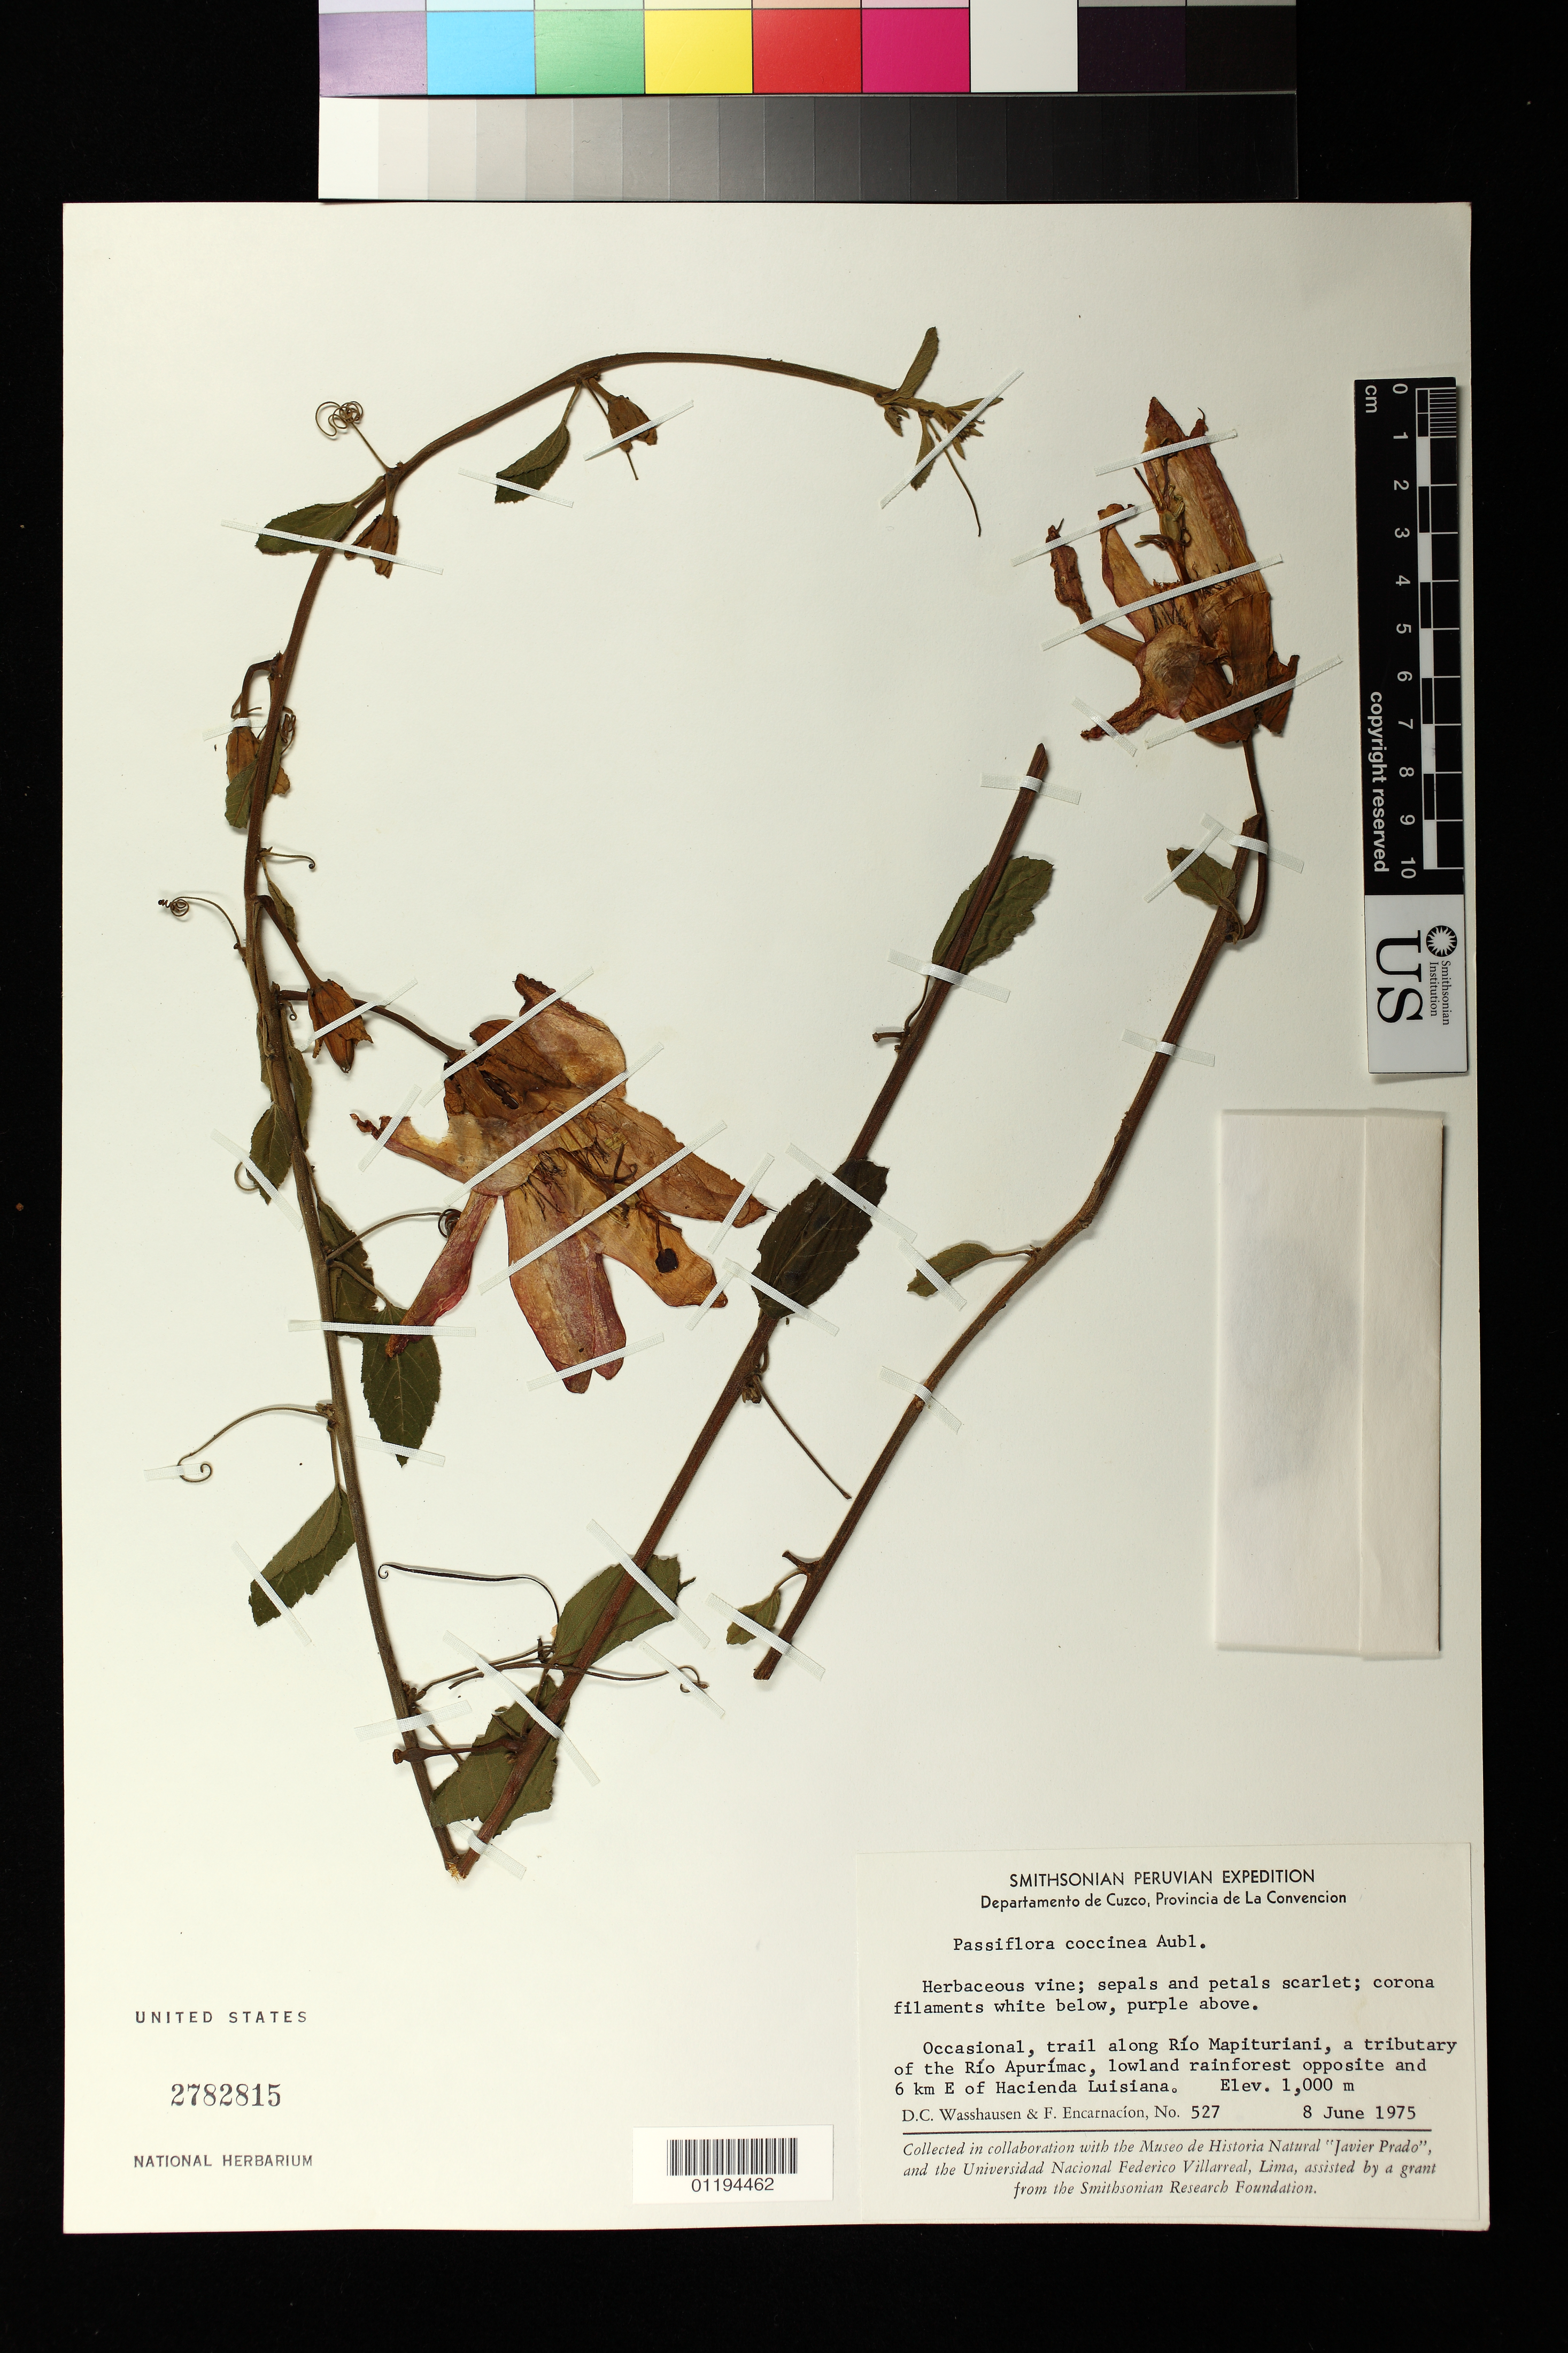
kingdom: Plantae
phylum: Tracheophyta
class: Magnoliopsida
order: Malpighiales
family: Passifloraceae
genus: Passiflora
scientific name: Passiflora coccinea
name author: Aubl.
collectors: D. C. Wasshausen & F. Encarnación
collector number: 527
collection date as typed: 06 Aug 1975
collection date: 1975-08-06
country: Peru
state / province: Cusco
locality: La Convencion: Occasional, trail along Rio Mapituriani, a tributary of the Rio Apurimac, lowland rainforest opposite and 6 km E of Hacienda Luisiana.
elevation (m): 1000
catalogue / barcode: US 2782815